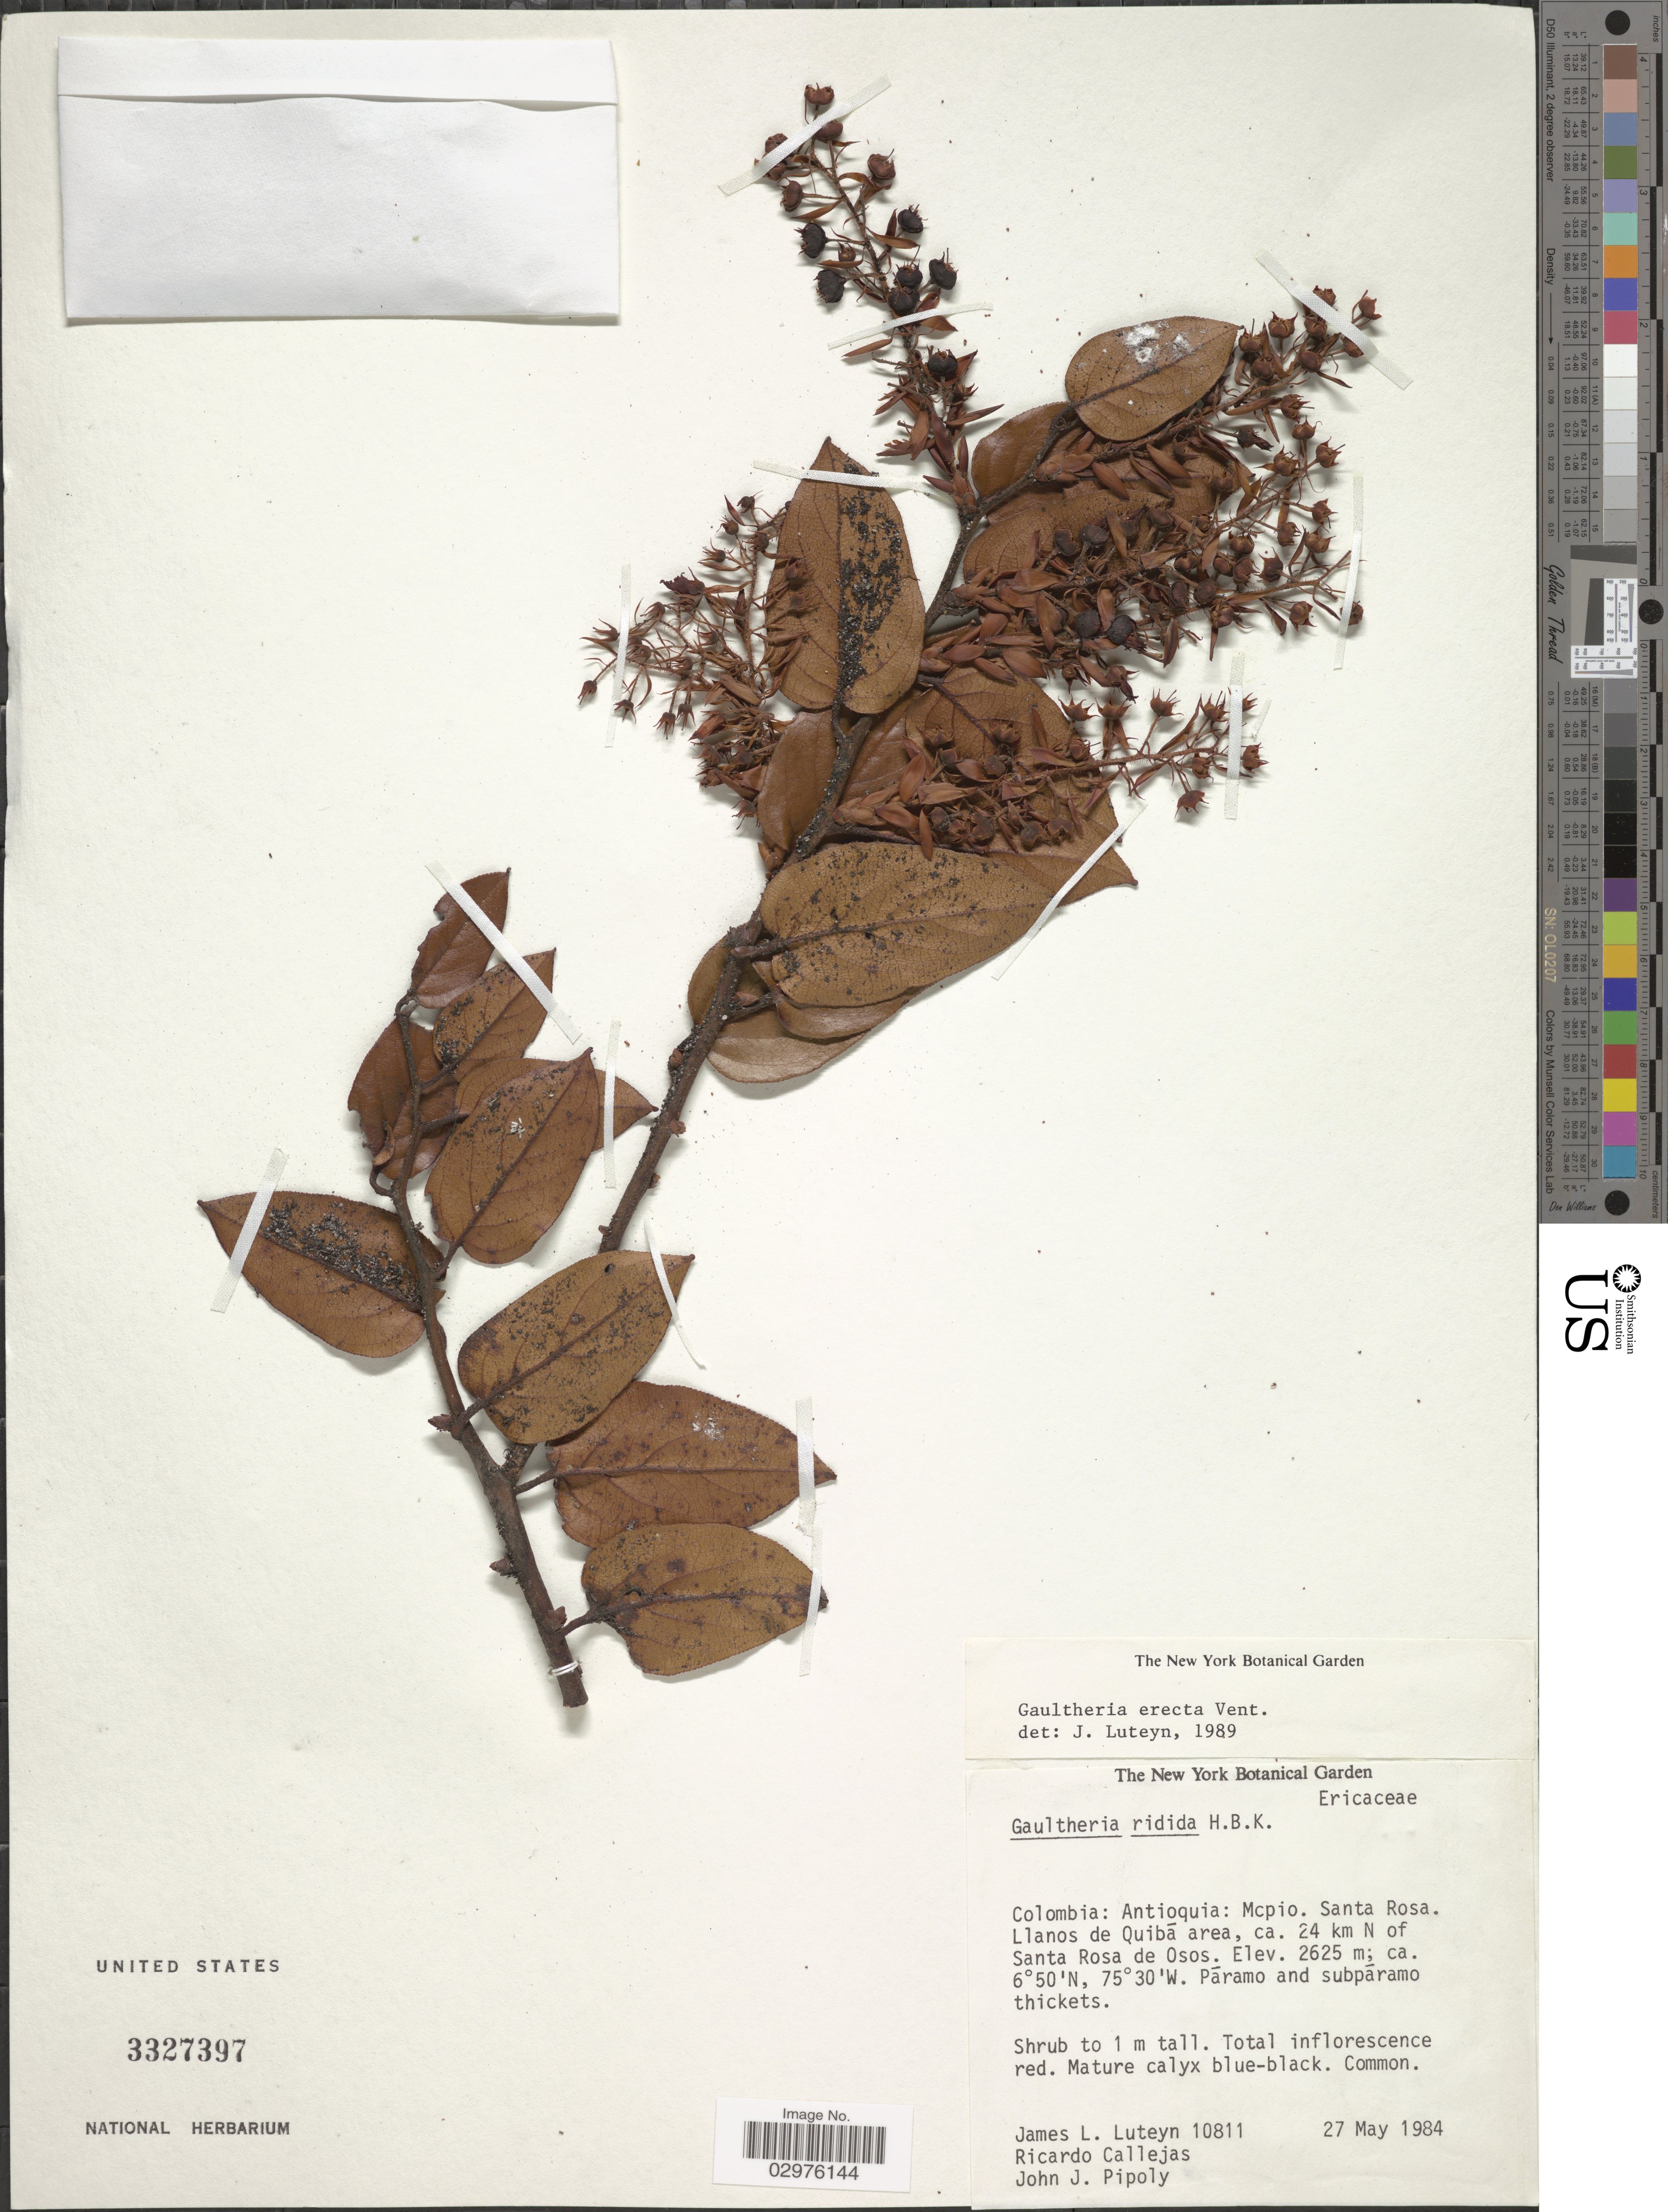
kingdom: Plantae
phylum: Tracheophyta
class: Magnoliopsida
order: Ericales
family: Ericaceae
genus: Gaultheria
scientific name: Gaultheria erecta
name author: Vent.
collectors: J. L. Luteyn, R. Callejas & J. J. Pipoly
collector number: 10811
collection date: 1984-05-27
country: Colombia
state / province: Antioquia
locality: Antioquia: Mcpio. Santa Rosa. Llanos de Quibá area, ca. 24 km N of Santa Rosa de Osos.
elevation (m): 2625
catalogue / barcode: US 3327397